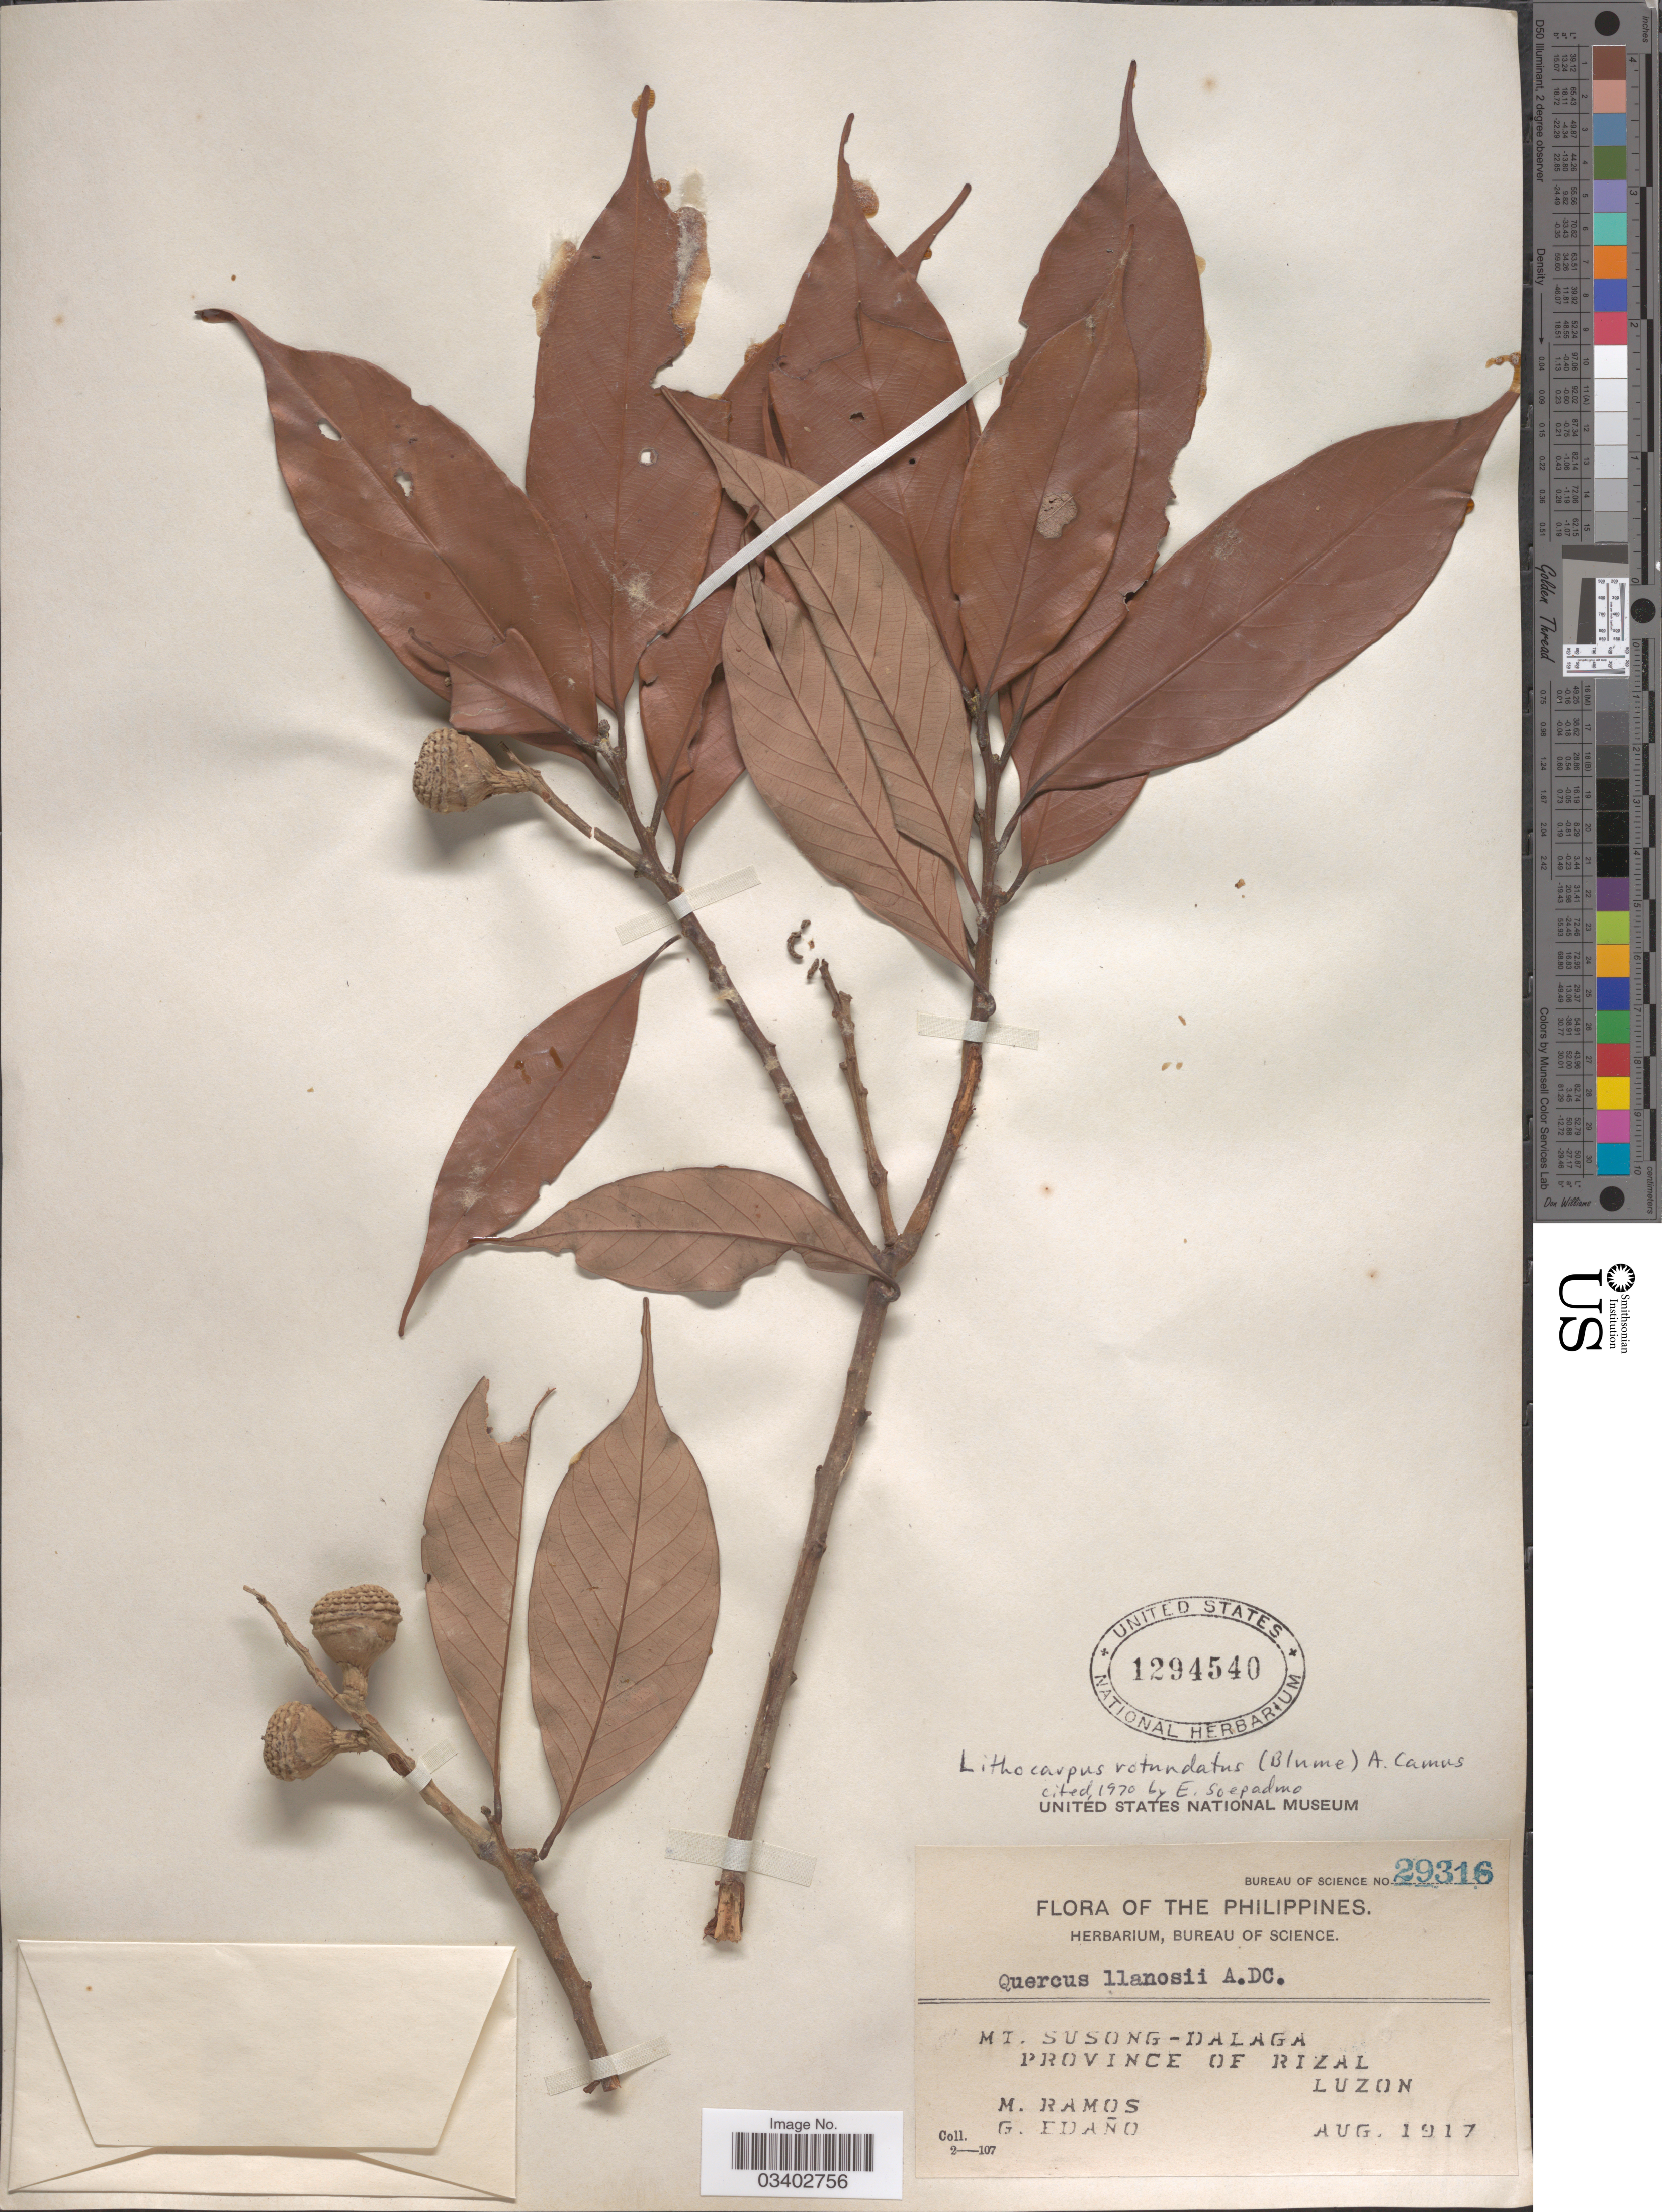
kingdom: Plantae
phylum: Tracheophyta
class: Magnoliopsida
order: Fagales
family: Fagaceae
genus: Lithocarpus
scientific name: Lithocarpus rotundatus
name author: (Blume) A. Camus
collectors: M. Ramos & G. Edaño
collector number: Bureau of Science 29316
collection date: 1917-08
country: Philippines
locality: Mt. Susong-Dalaga. Province of Rizal. Luzon.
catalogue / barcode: US 1294540